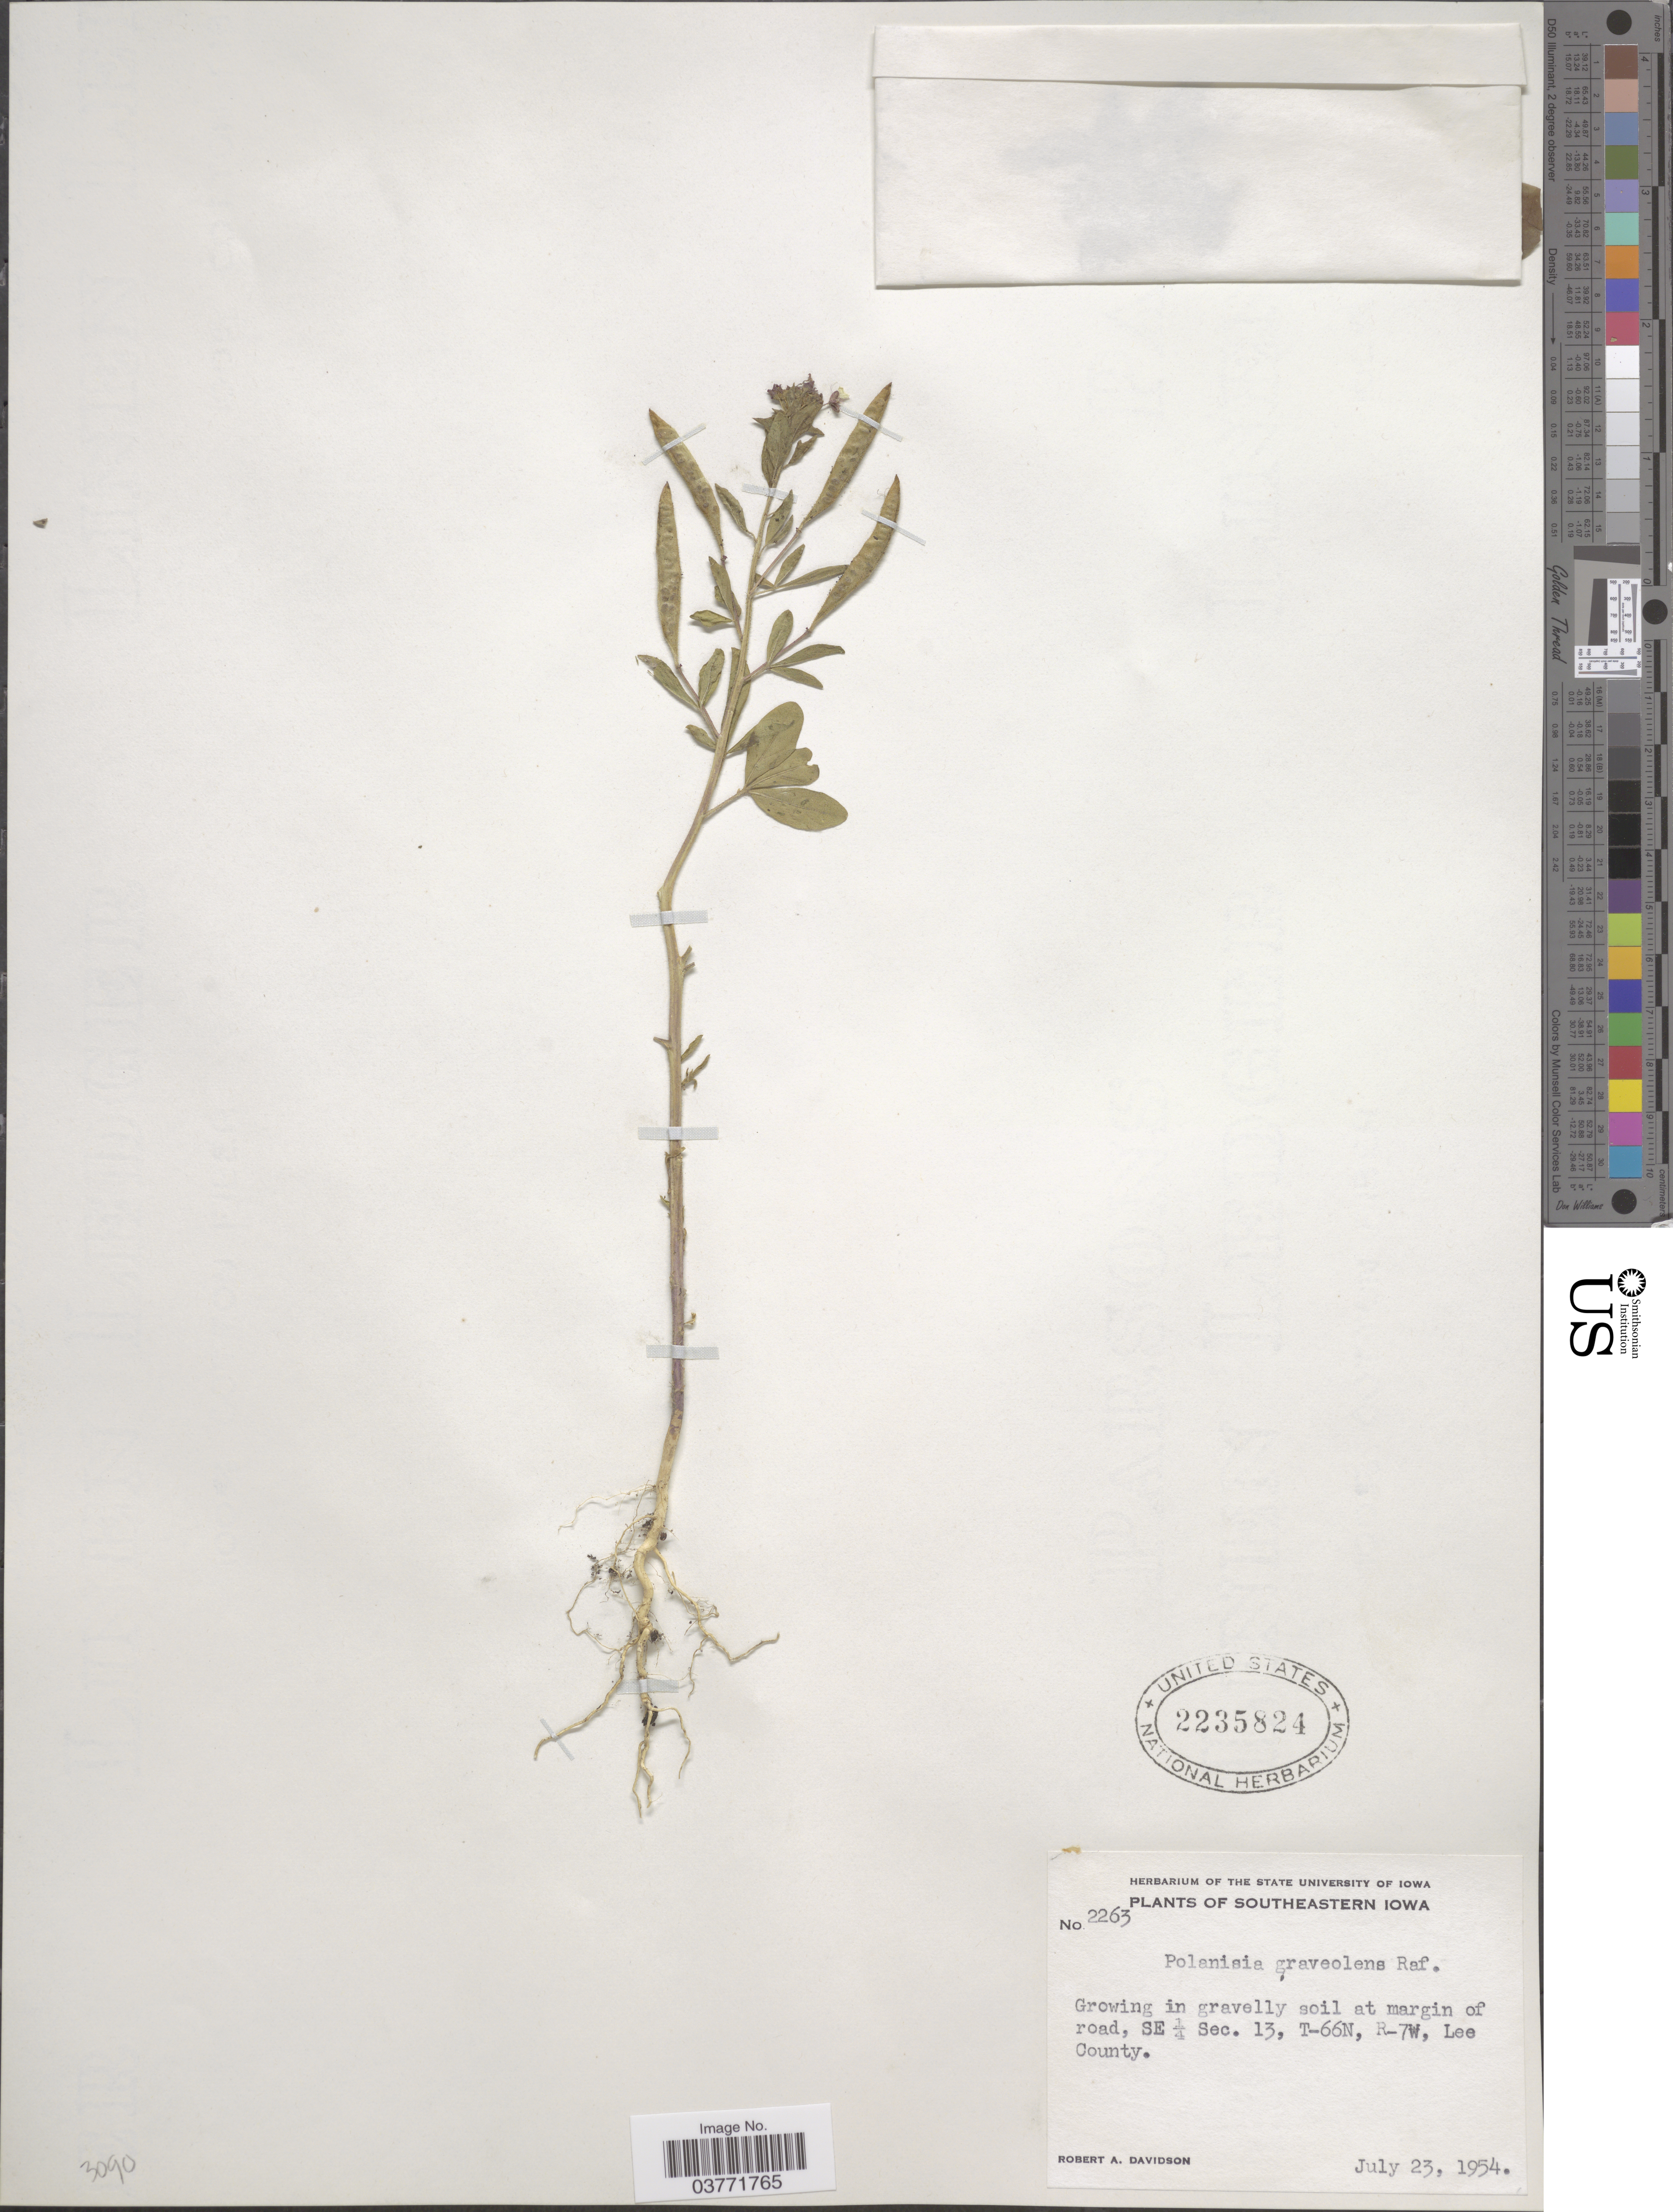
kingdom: Plantae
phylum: Tracheophyta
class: Magnoliopsida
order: Brassicales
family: Cleomaceae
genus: Polanisia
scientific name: Polanisia dodecandra subsp. dodecandra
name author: (L.) DC.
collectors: R. A. Davidson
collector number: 2263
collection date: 1954-07-23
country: United States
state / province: Iowa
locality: Southeastern Iowa. At margin of road, SE ¼ Sec. 13, T-66N, R-7W, Lee County.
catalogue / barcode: US 2235824